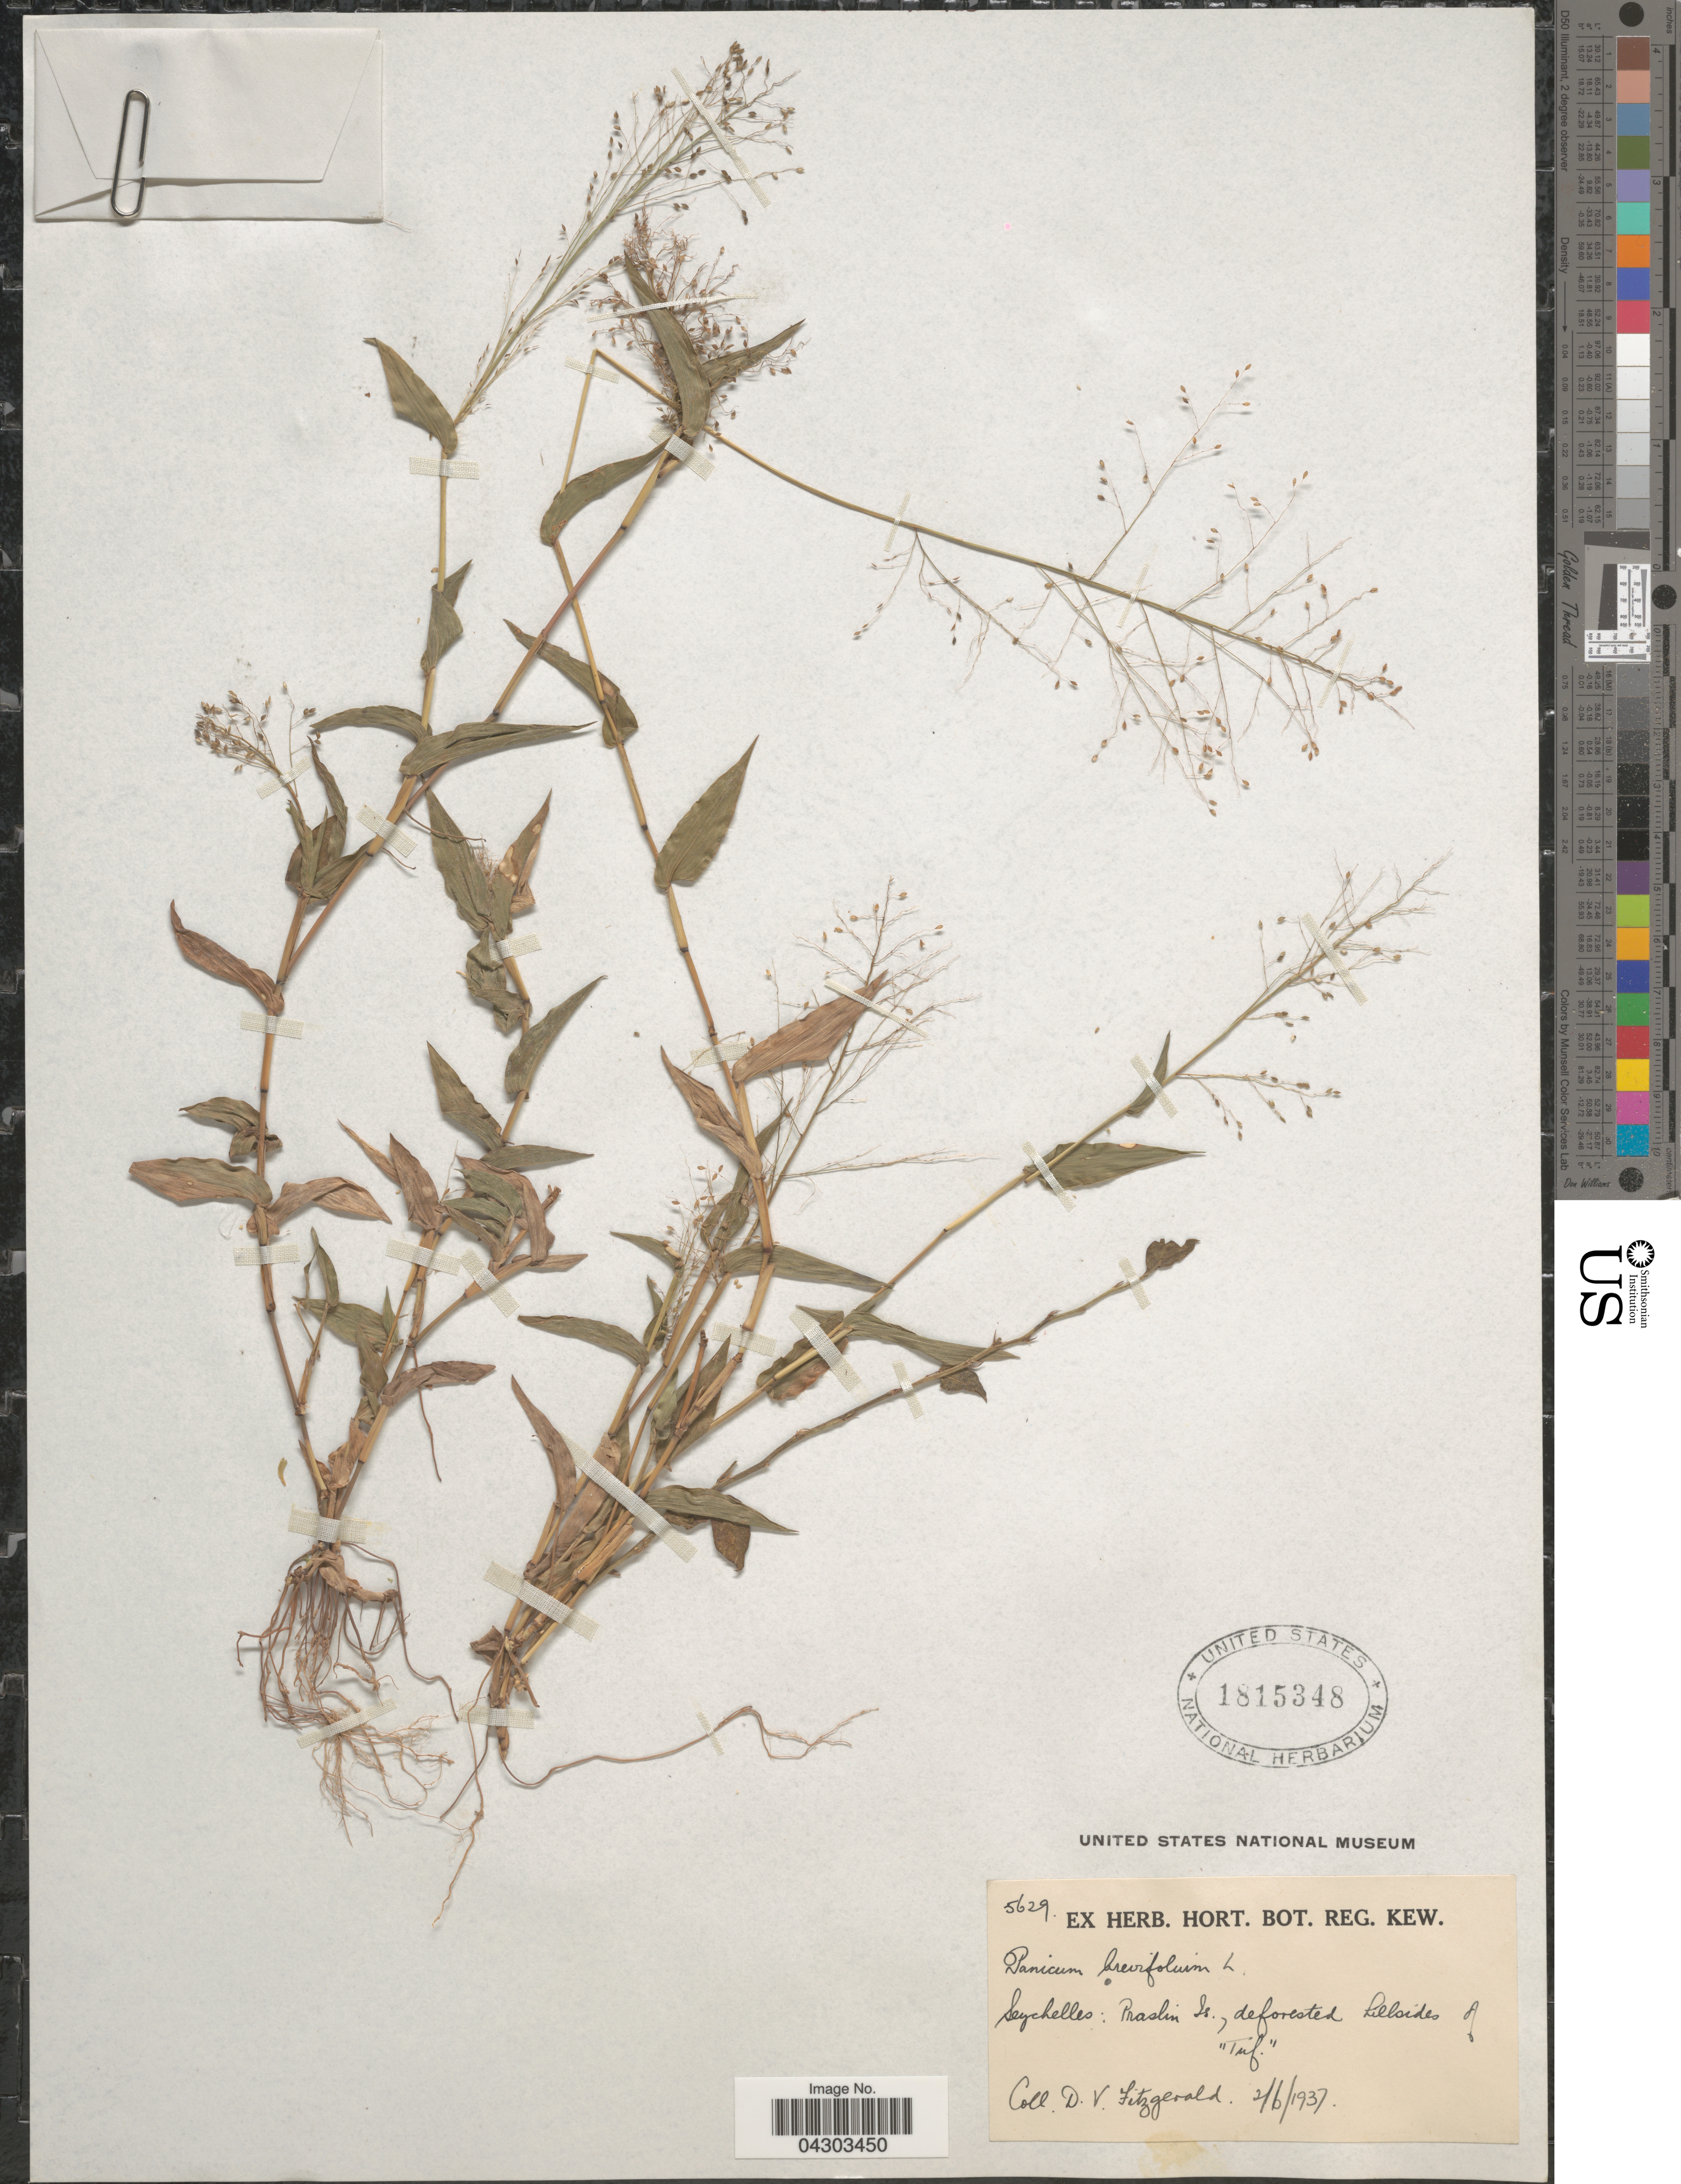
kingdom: Plantae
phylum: Tracheophyta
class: Liliopsida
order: Poales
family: Poaceae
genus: Panicum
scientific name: Panicum brevifolium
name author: L.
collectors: D. Vesey-Fitzgerald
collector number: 5629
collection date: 1937-06-02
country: Seychelles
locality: Praslin Is., deforested hillsides of "Tuf."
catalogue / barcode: US 1815348